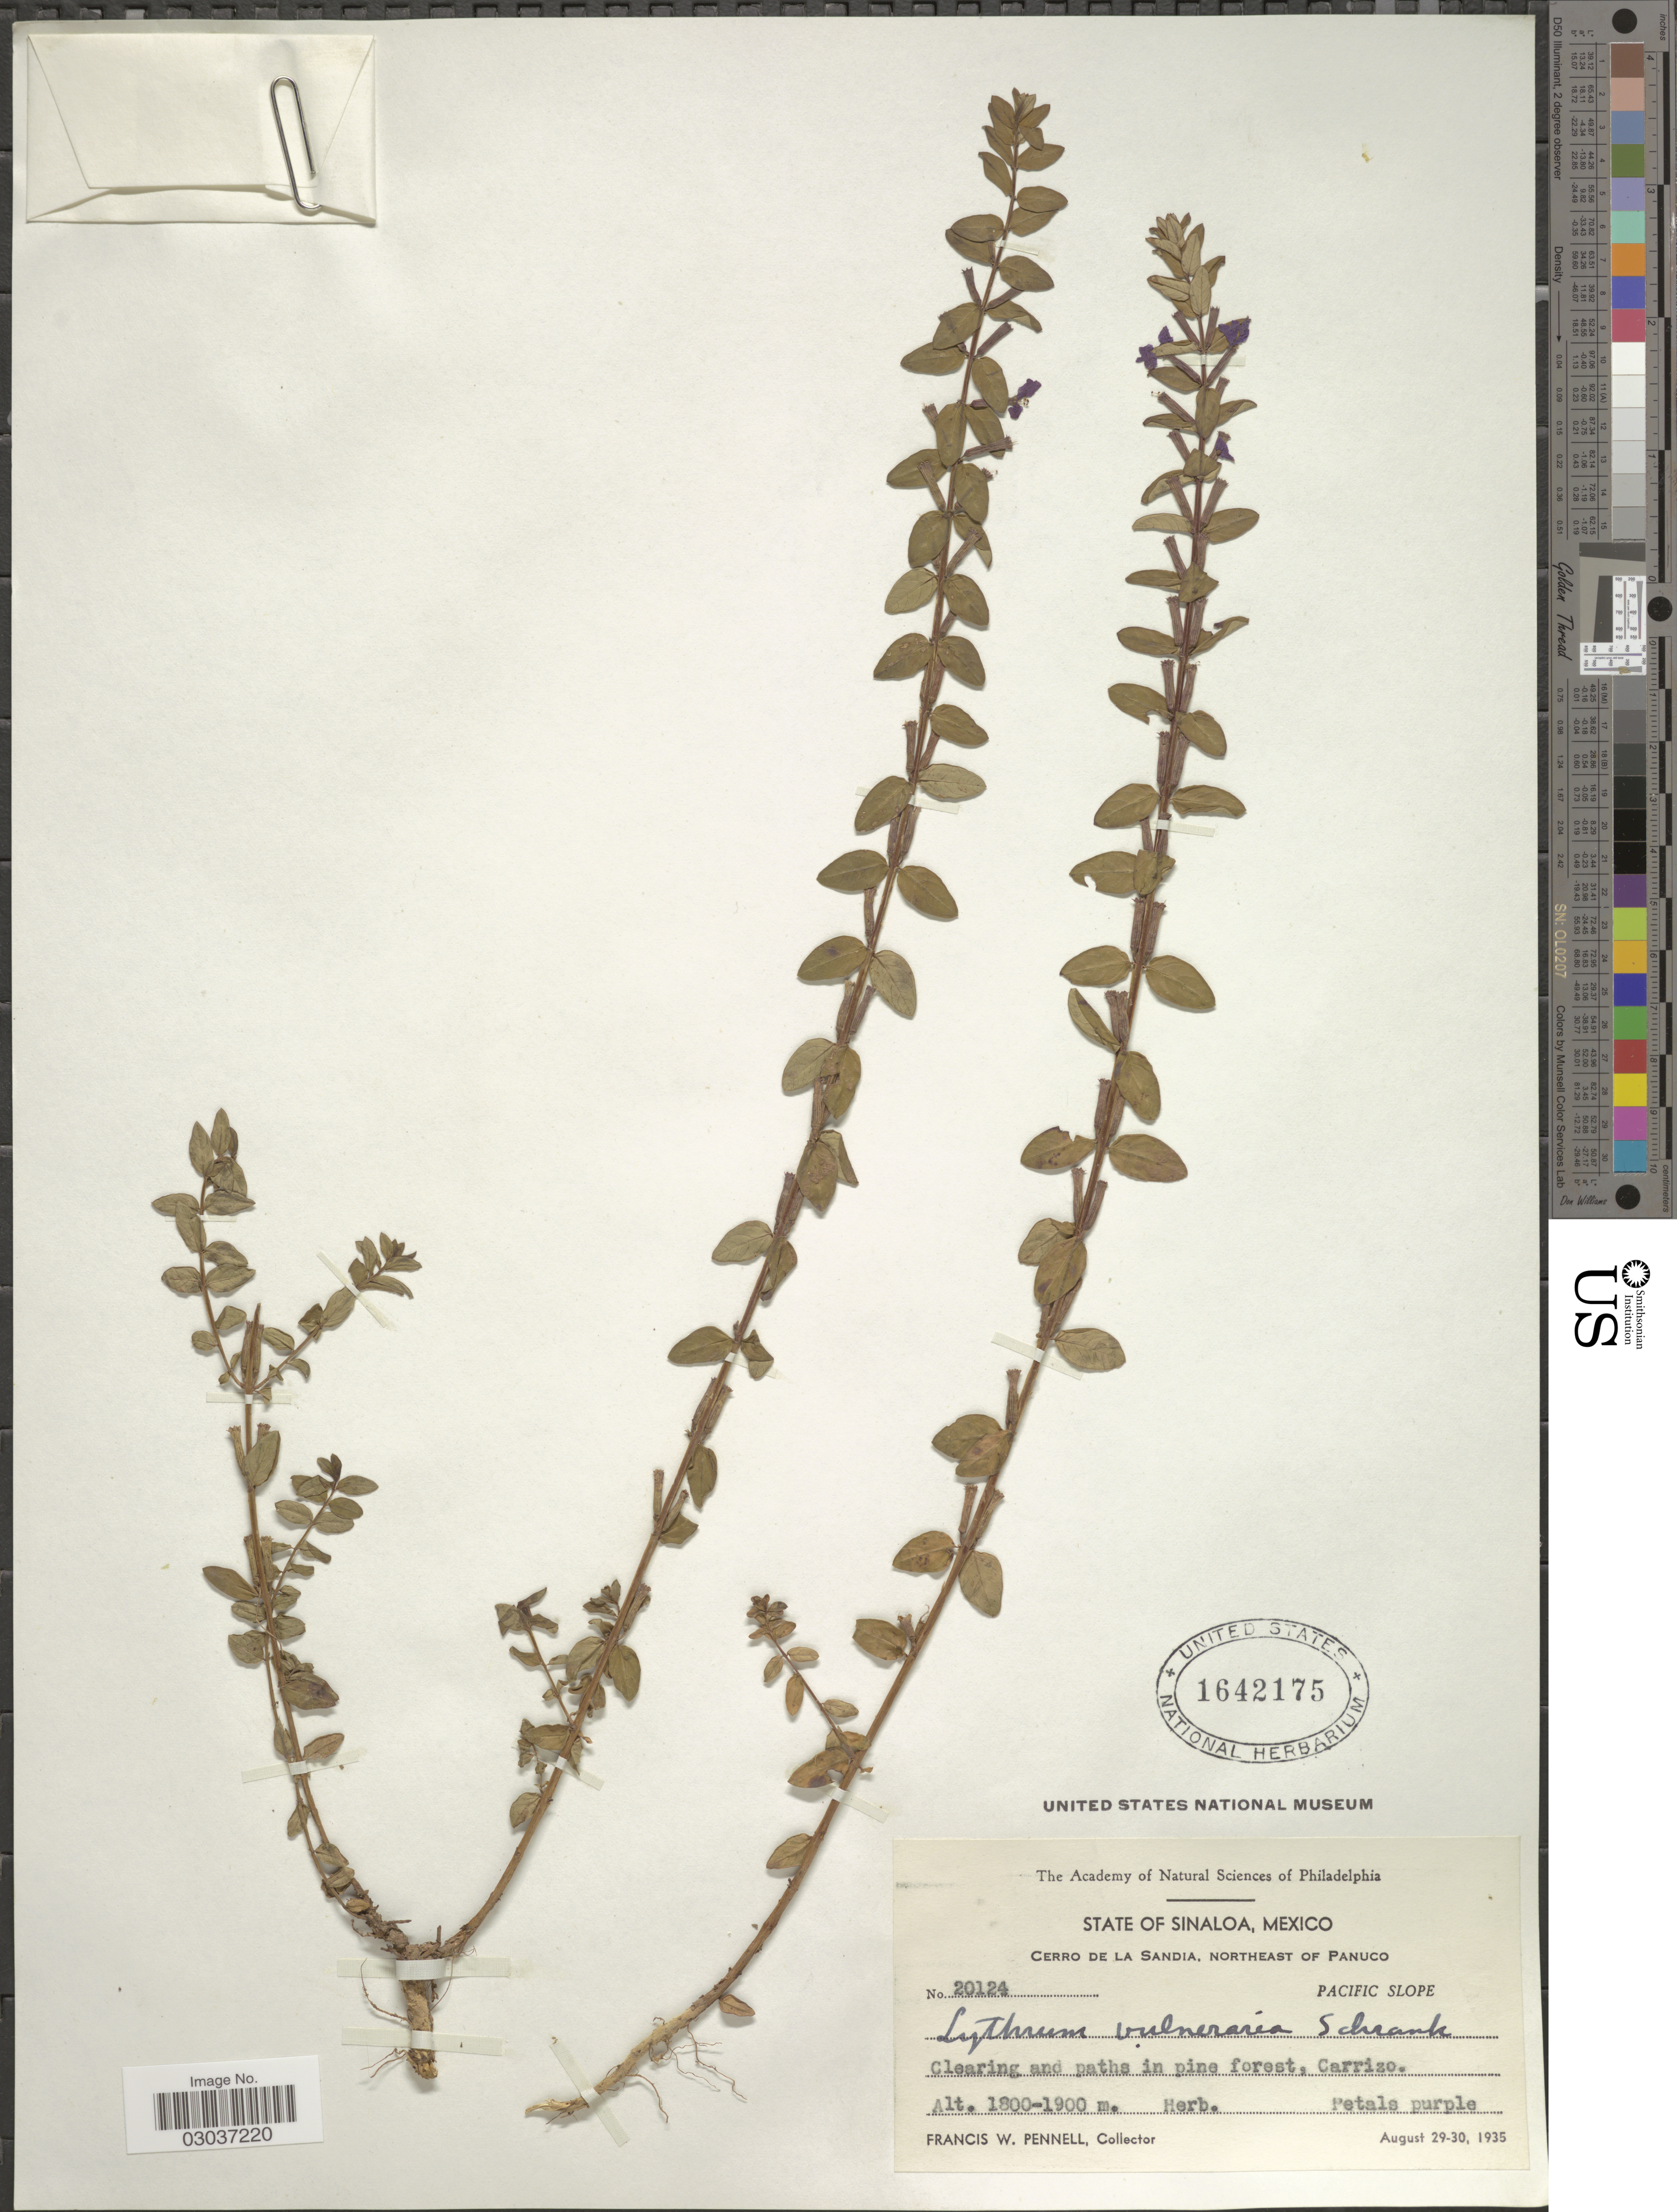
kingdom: Plantae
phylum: Tracheophyta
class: Magnoliopsida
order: Myrtales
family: Lythraceae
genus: Lythrum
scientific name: Lythrum vulneraria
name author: Aiton ex Schrank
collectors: F. W. Pennell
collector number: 20124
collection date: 1935-08-29/1935-08-30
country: Mexico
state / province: Sinaloa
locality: Cerro de la Sandia, Northeast of Panuco. Pacific Slope. Carrizo.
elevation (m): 1800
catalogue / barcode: US 1642175